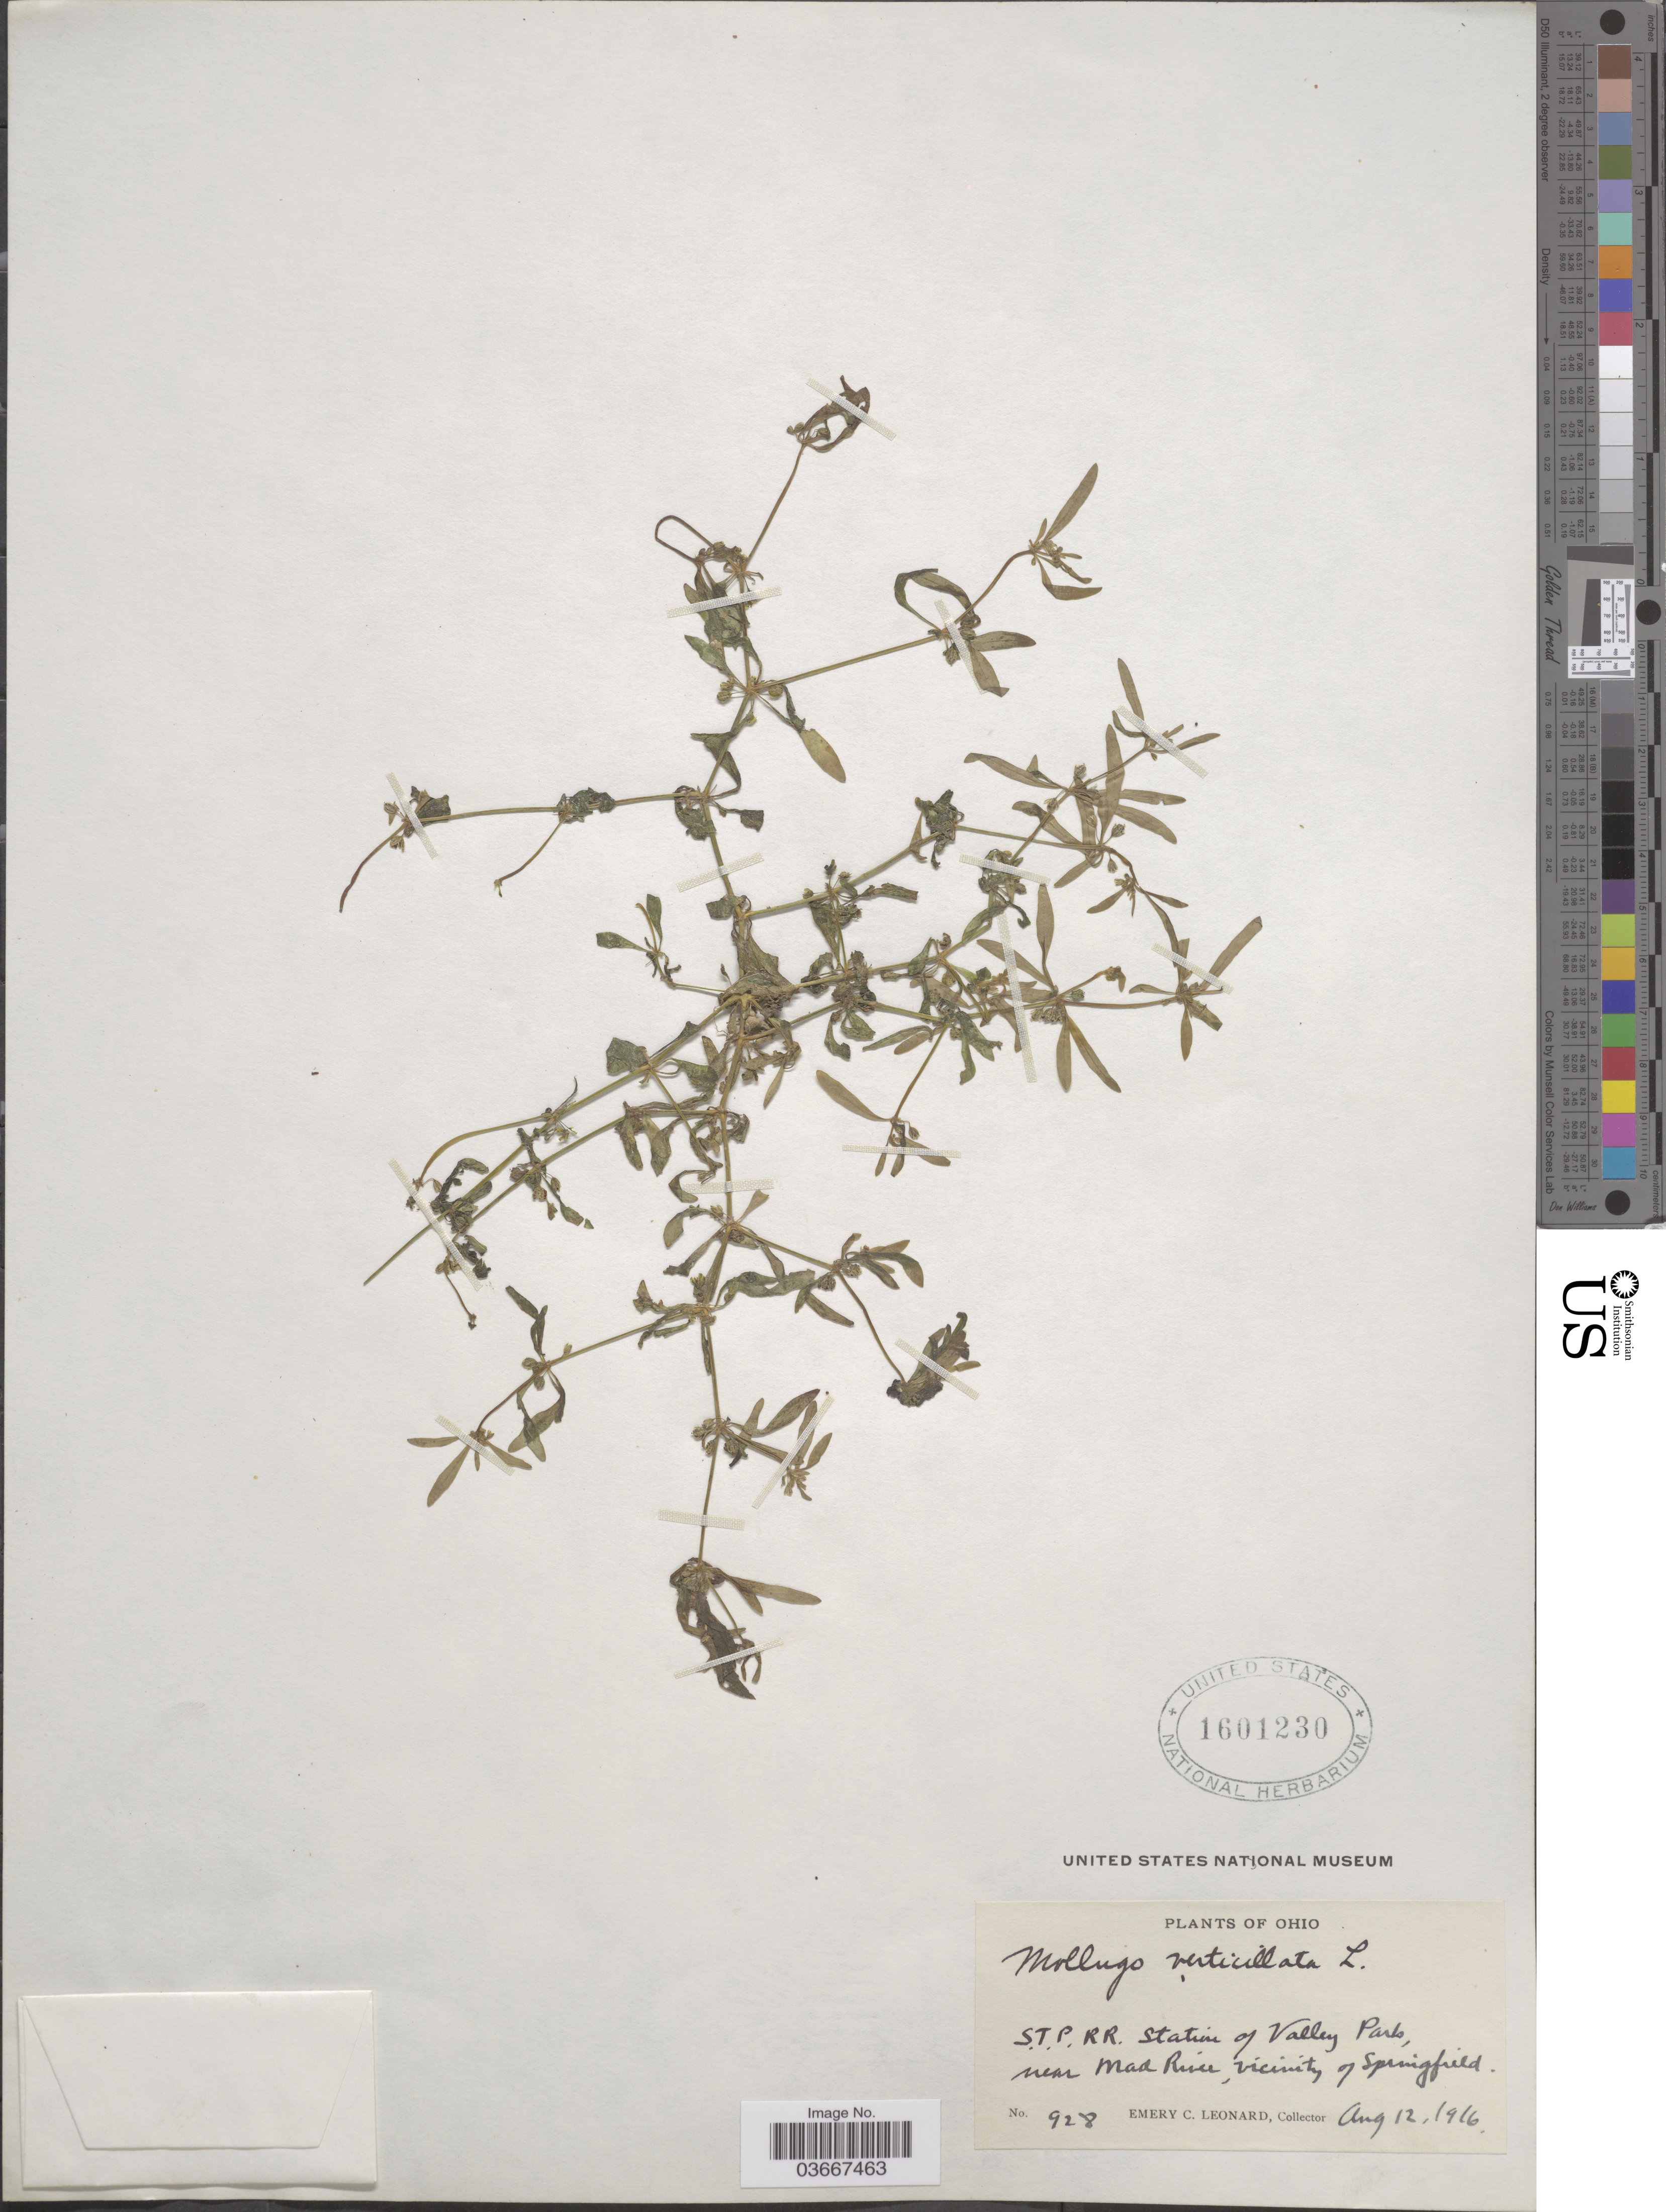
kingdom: Plantae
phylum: Tracheophyta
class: Magnoliopsida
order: Caryophyllales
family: Molluginaceae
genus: Mollugo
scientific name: Mollugo verticillata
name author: L.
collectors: E. C. Leonard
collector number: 928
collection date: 1916-08-12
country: United States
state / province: Ohio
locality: S.T.P. R.R. Station of Valley Parts, near Mad River, vicinity of Springfield.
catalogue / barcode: US 1601230